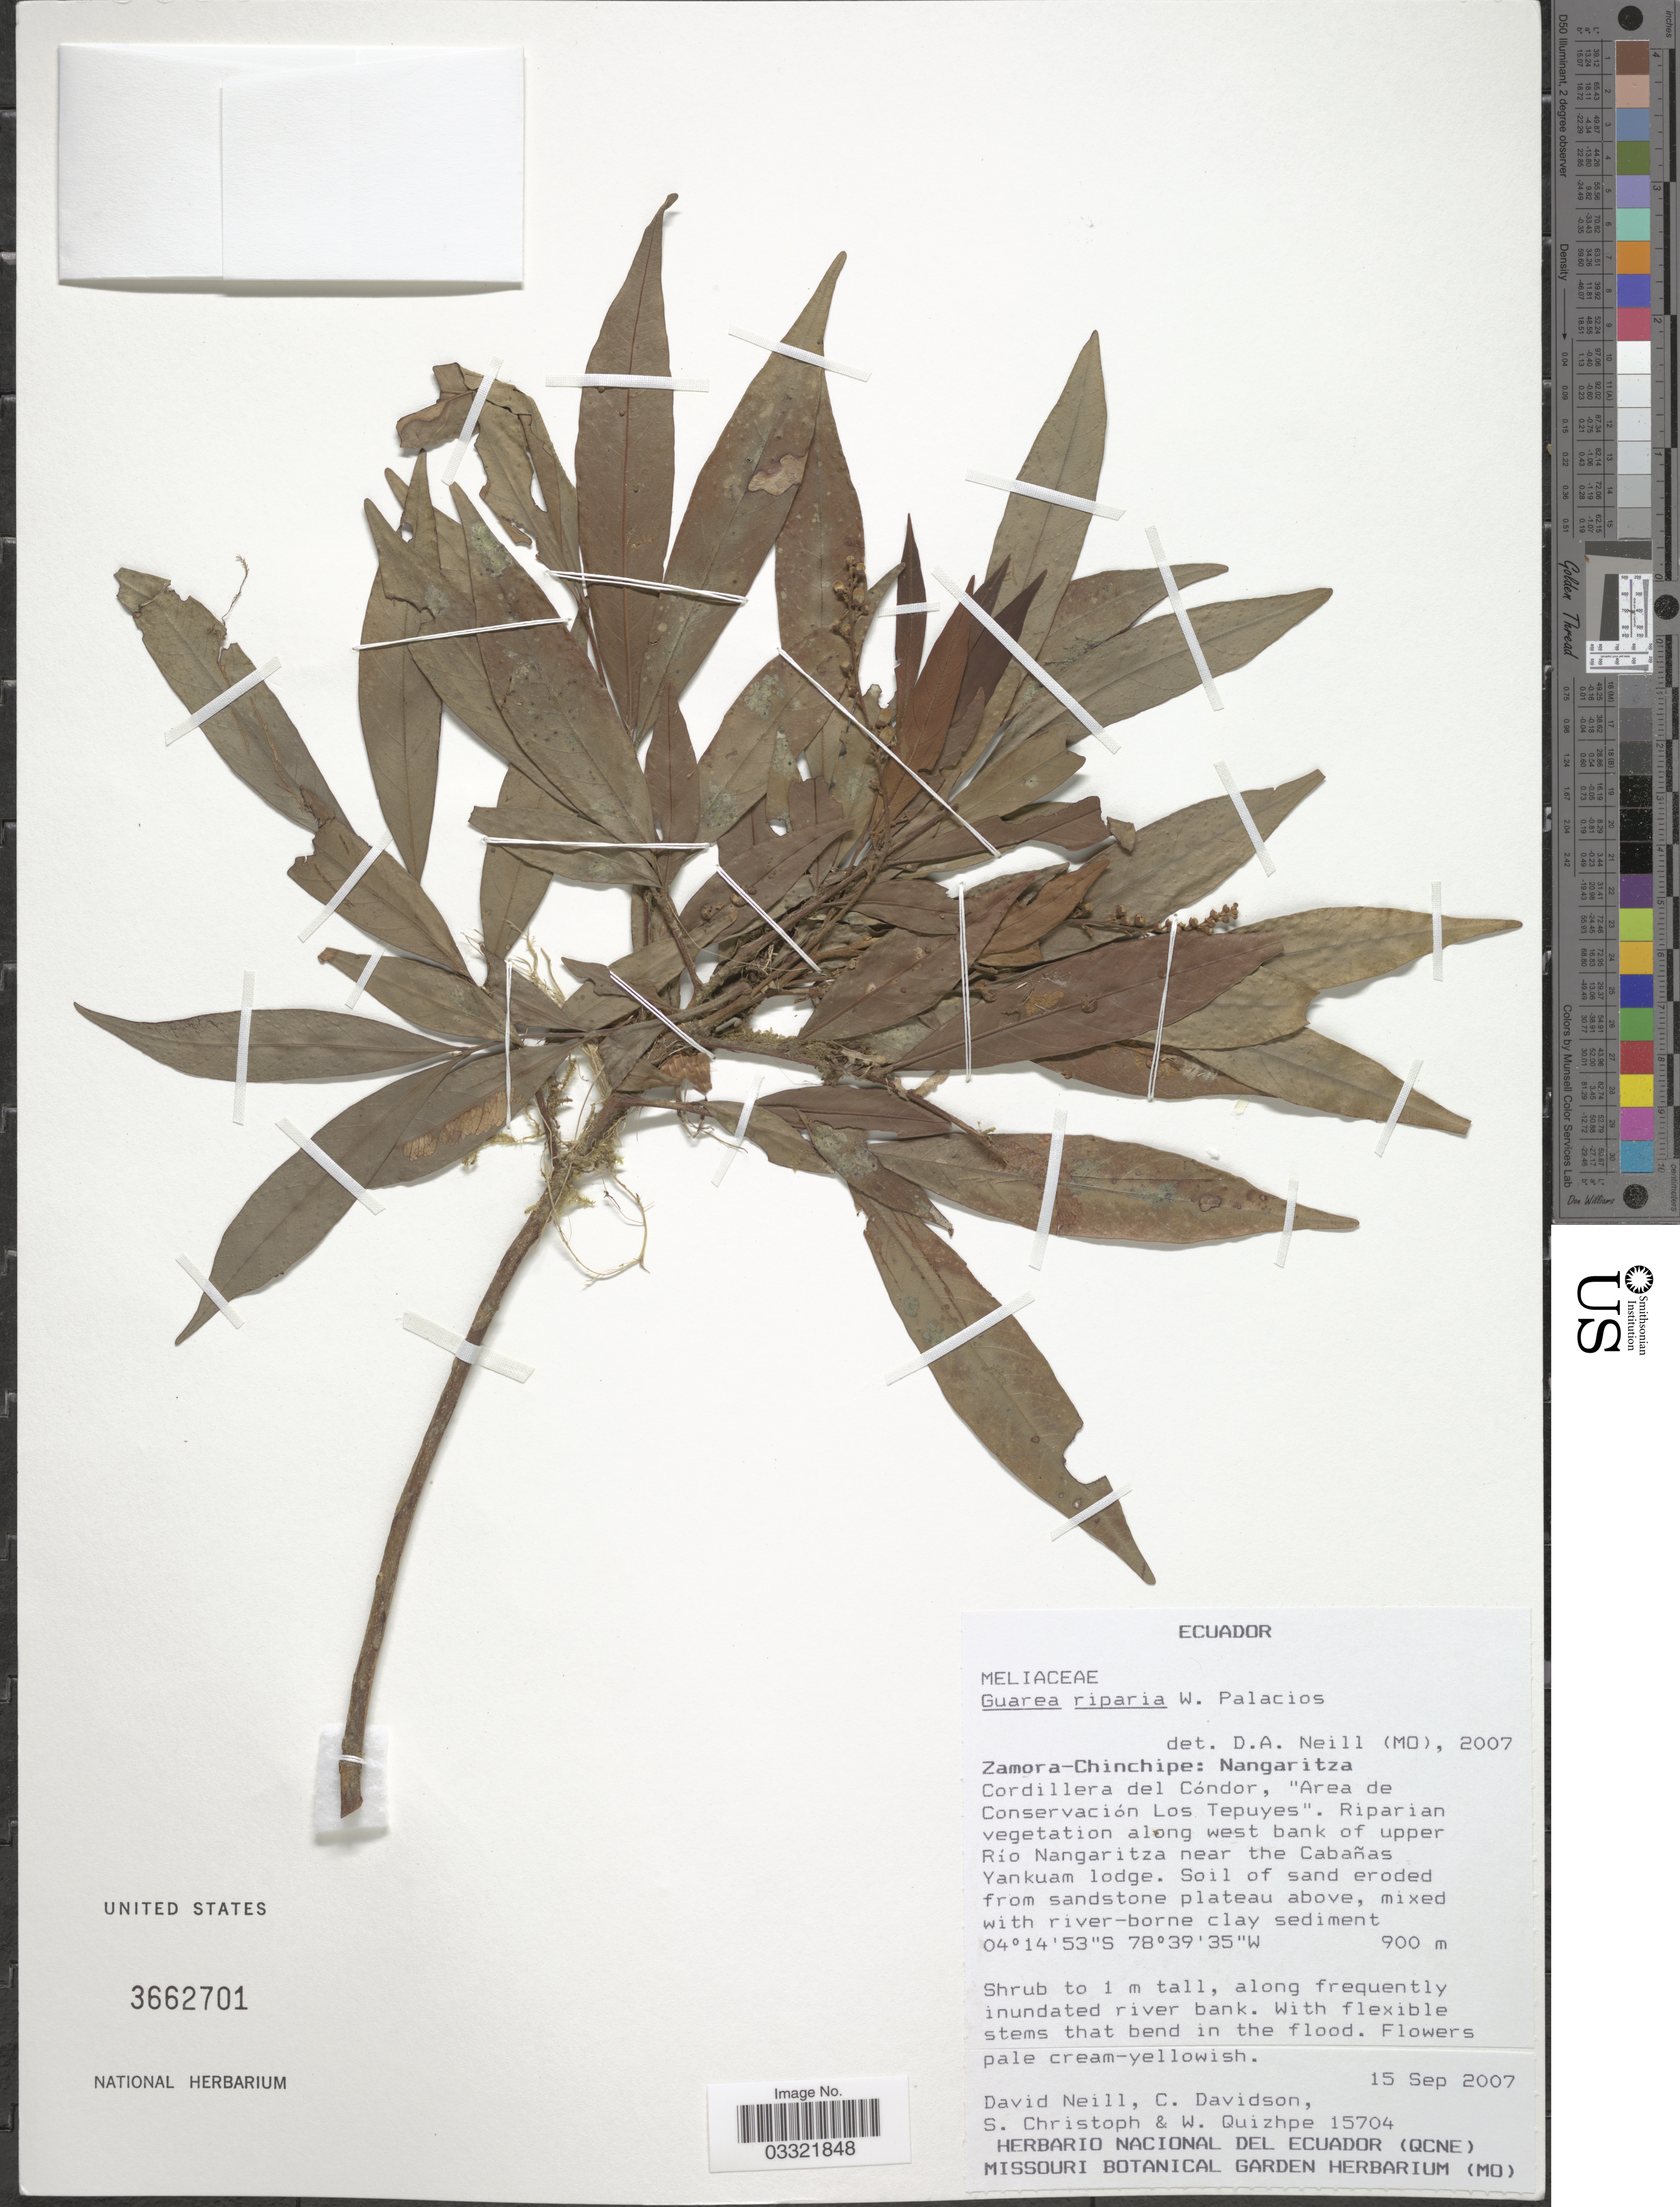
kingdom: Plantae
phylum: Tracheophyta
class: Magnoliopsida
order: Sapindales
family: Meliaceae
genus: Guarea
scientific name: Guarea riparia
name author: Palacios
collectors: D. Neill, C. Davidson, S. Christoph & W. Quizhpe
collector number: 15704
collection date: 2007-09-15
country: Ecuador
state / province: Zamora-Chinchipe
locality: Nangaritza. Cordillera del Cóndor, "Area de Conservación Los Tepuyes". Riparian vegetation along west bank of upper Río Nangaritza near the Cabañas Yankuam lodge.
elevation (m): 900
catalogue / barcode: US 3662701